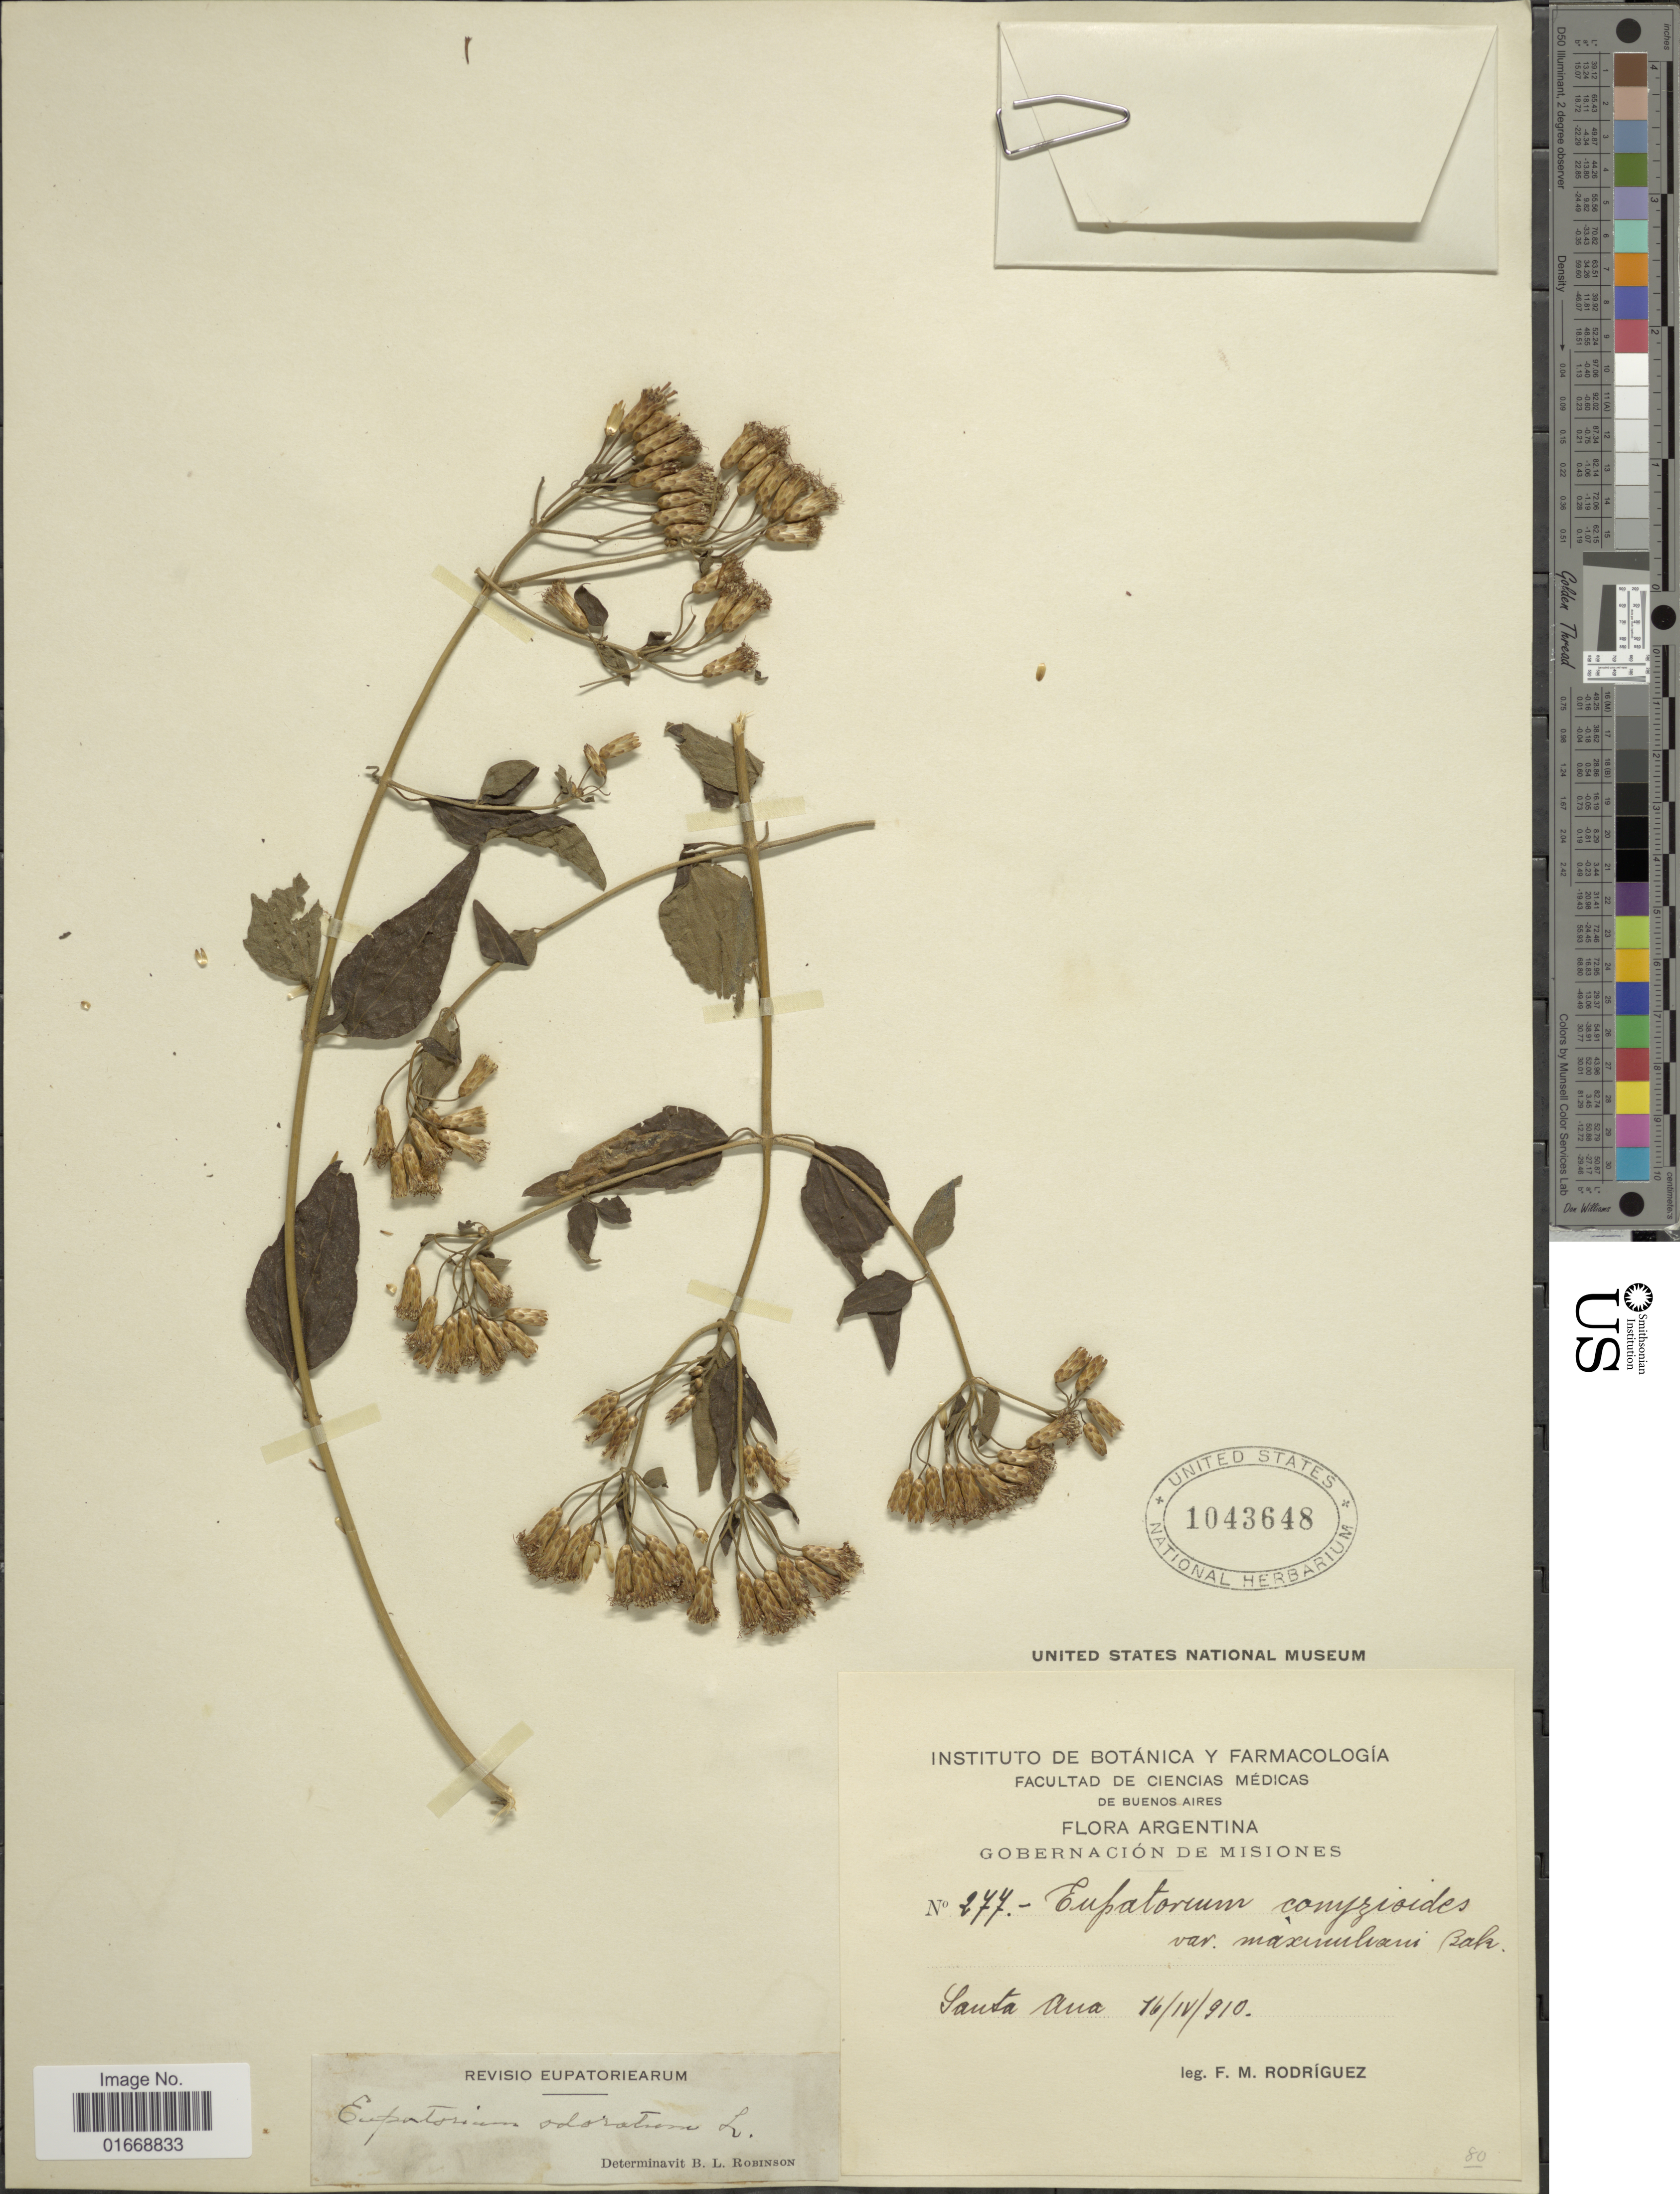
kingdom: Plantae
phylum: Tracheophyta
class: Magnoliopsida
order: Asterales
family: Asteraceae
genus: Chromolaena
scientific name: Chromolaena odorata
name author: (L.) R.M. King & H. Rob.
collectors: F. M. Rodriguez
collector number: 277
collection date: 1910-04-16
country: Argentina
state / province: Misiones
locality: Santa Ana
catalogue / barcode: US 1043648